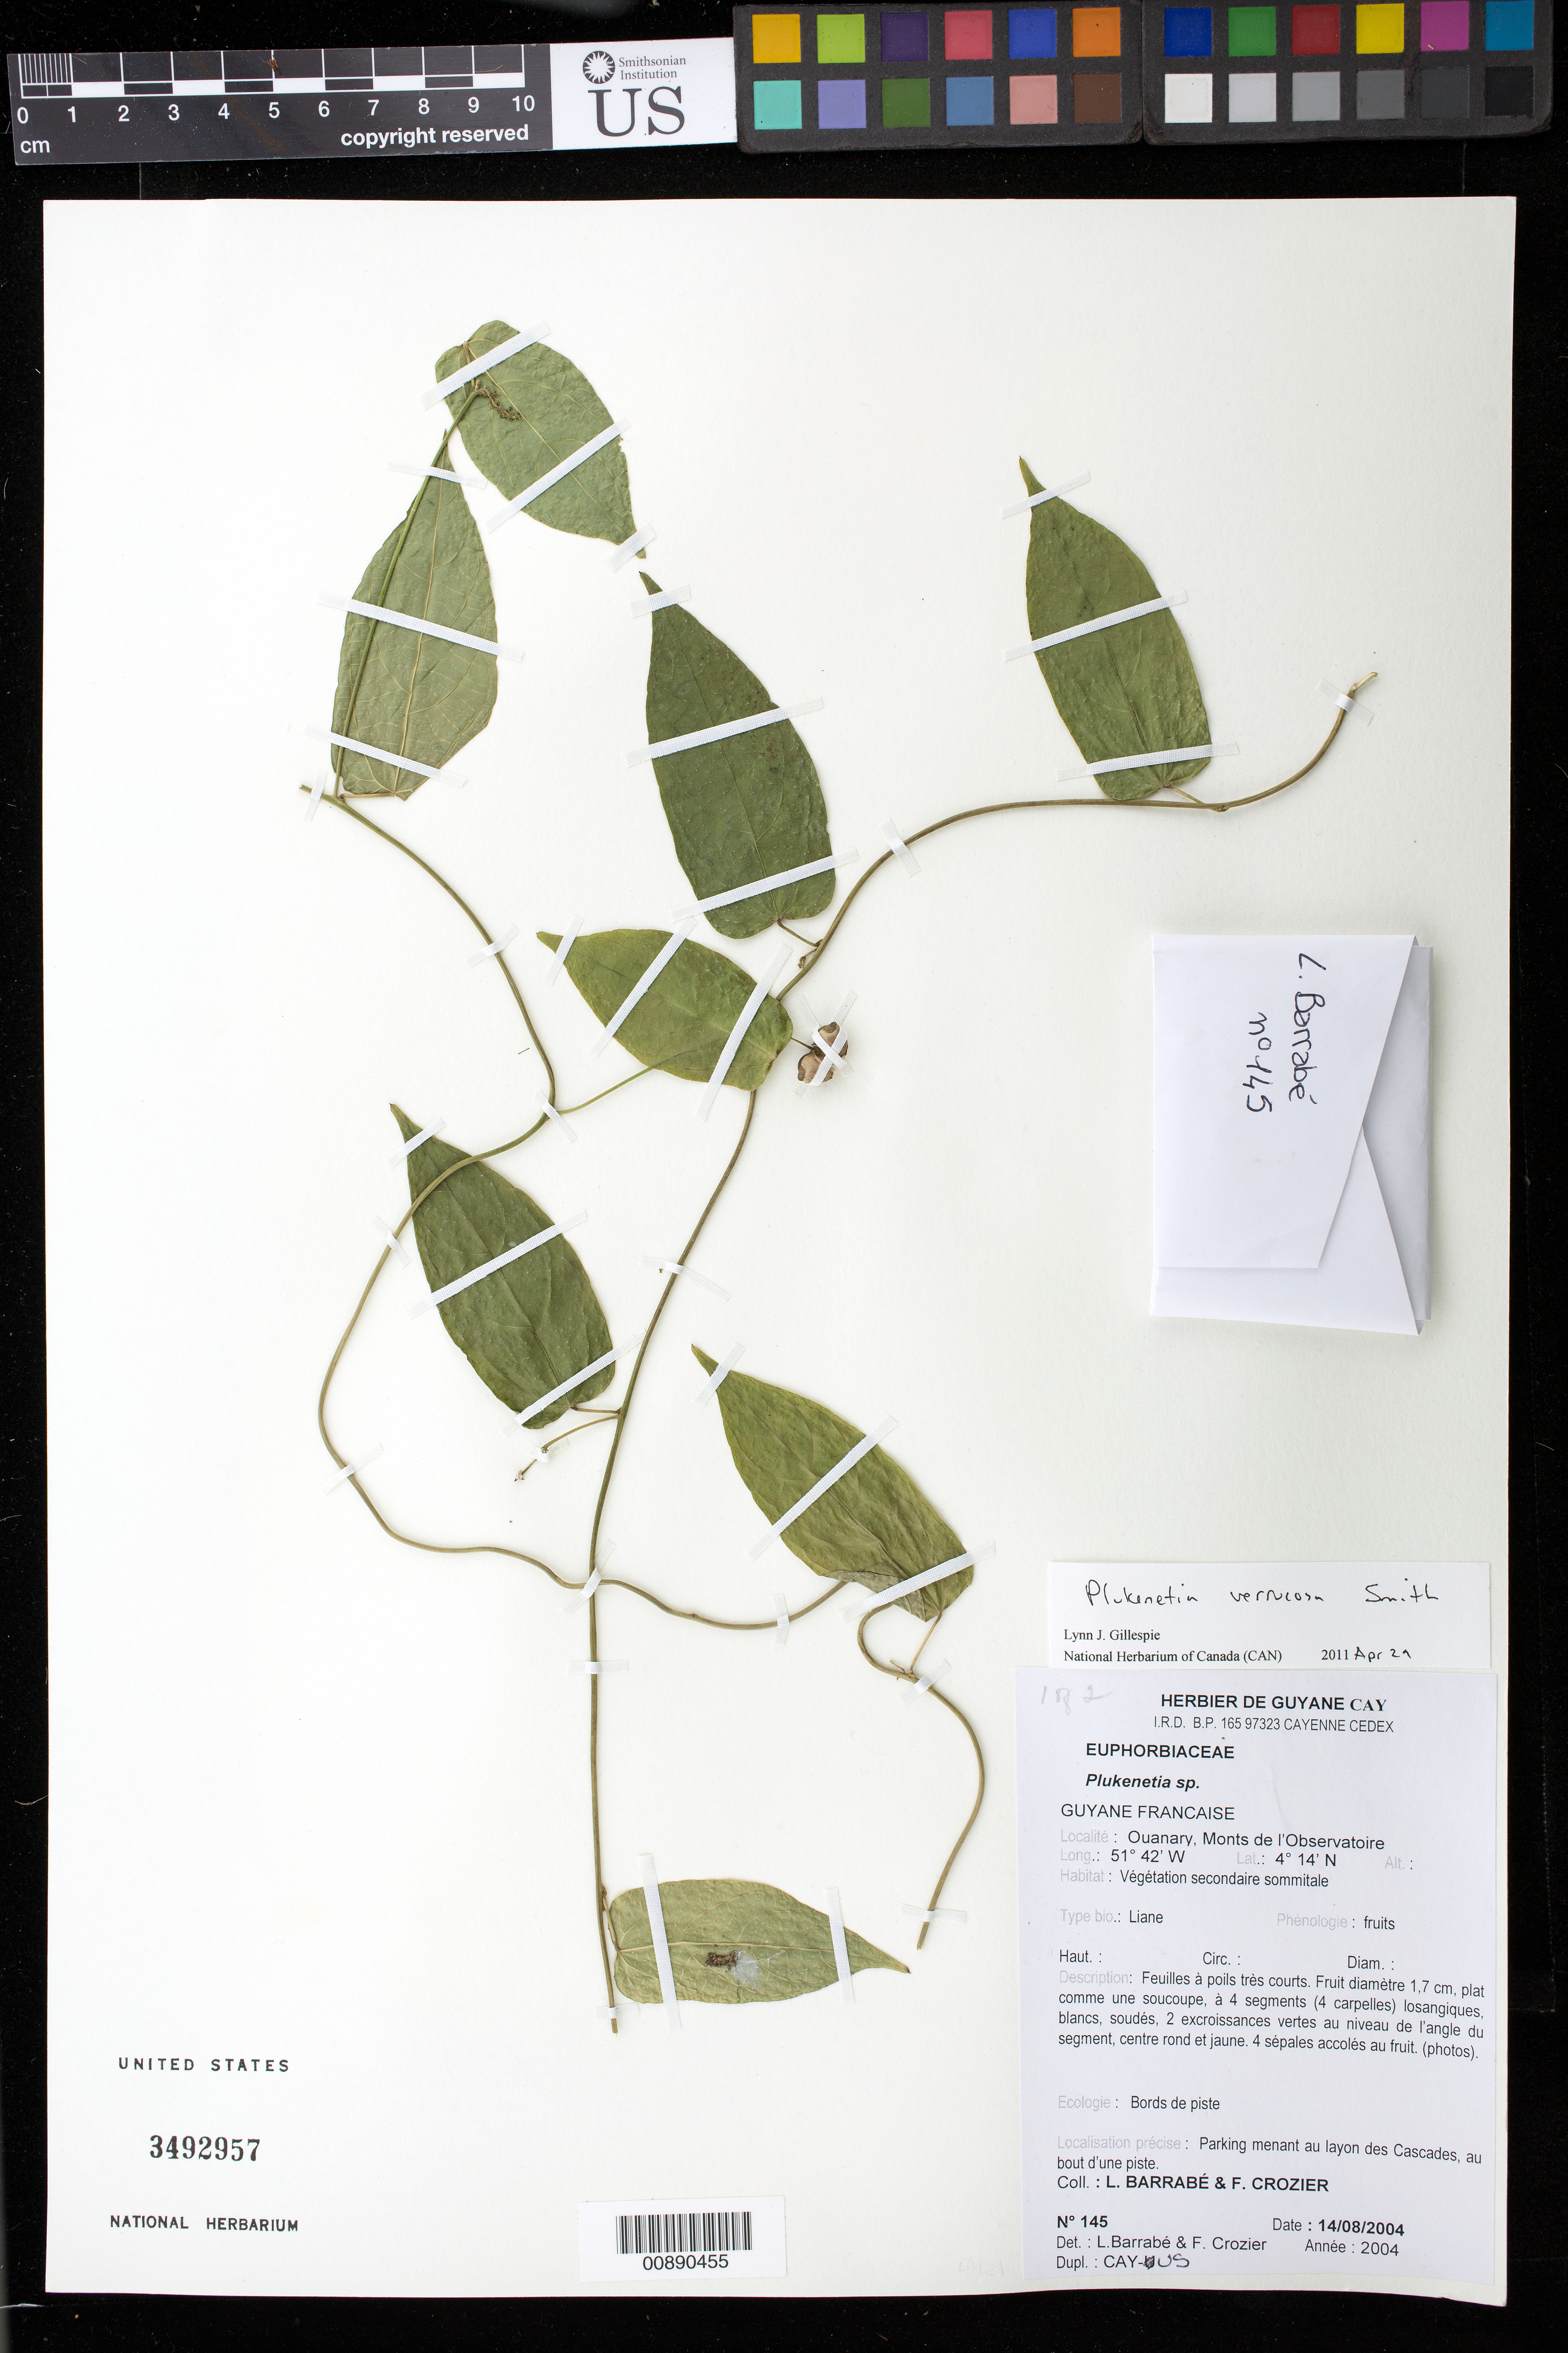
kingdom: Plantae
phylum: Tracheophyta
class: Magnoliopsida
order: Malpighiales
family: Euphorbiaceae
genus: Plukenetia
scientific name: Plukenetia verrucosa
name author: Donn. Sm.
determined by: Gillespie, L. J.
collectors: L. Barrabé & F. Crozier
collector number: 145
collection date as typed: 14-Aug-04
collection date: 2004-08-14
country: French Guiana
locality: Ouanary, Monts del'Observatoire; Les Grottes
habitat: Végétation secondaire sommitale; bords de piste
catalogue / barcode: US 3492957